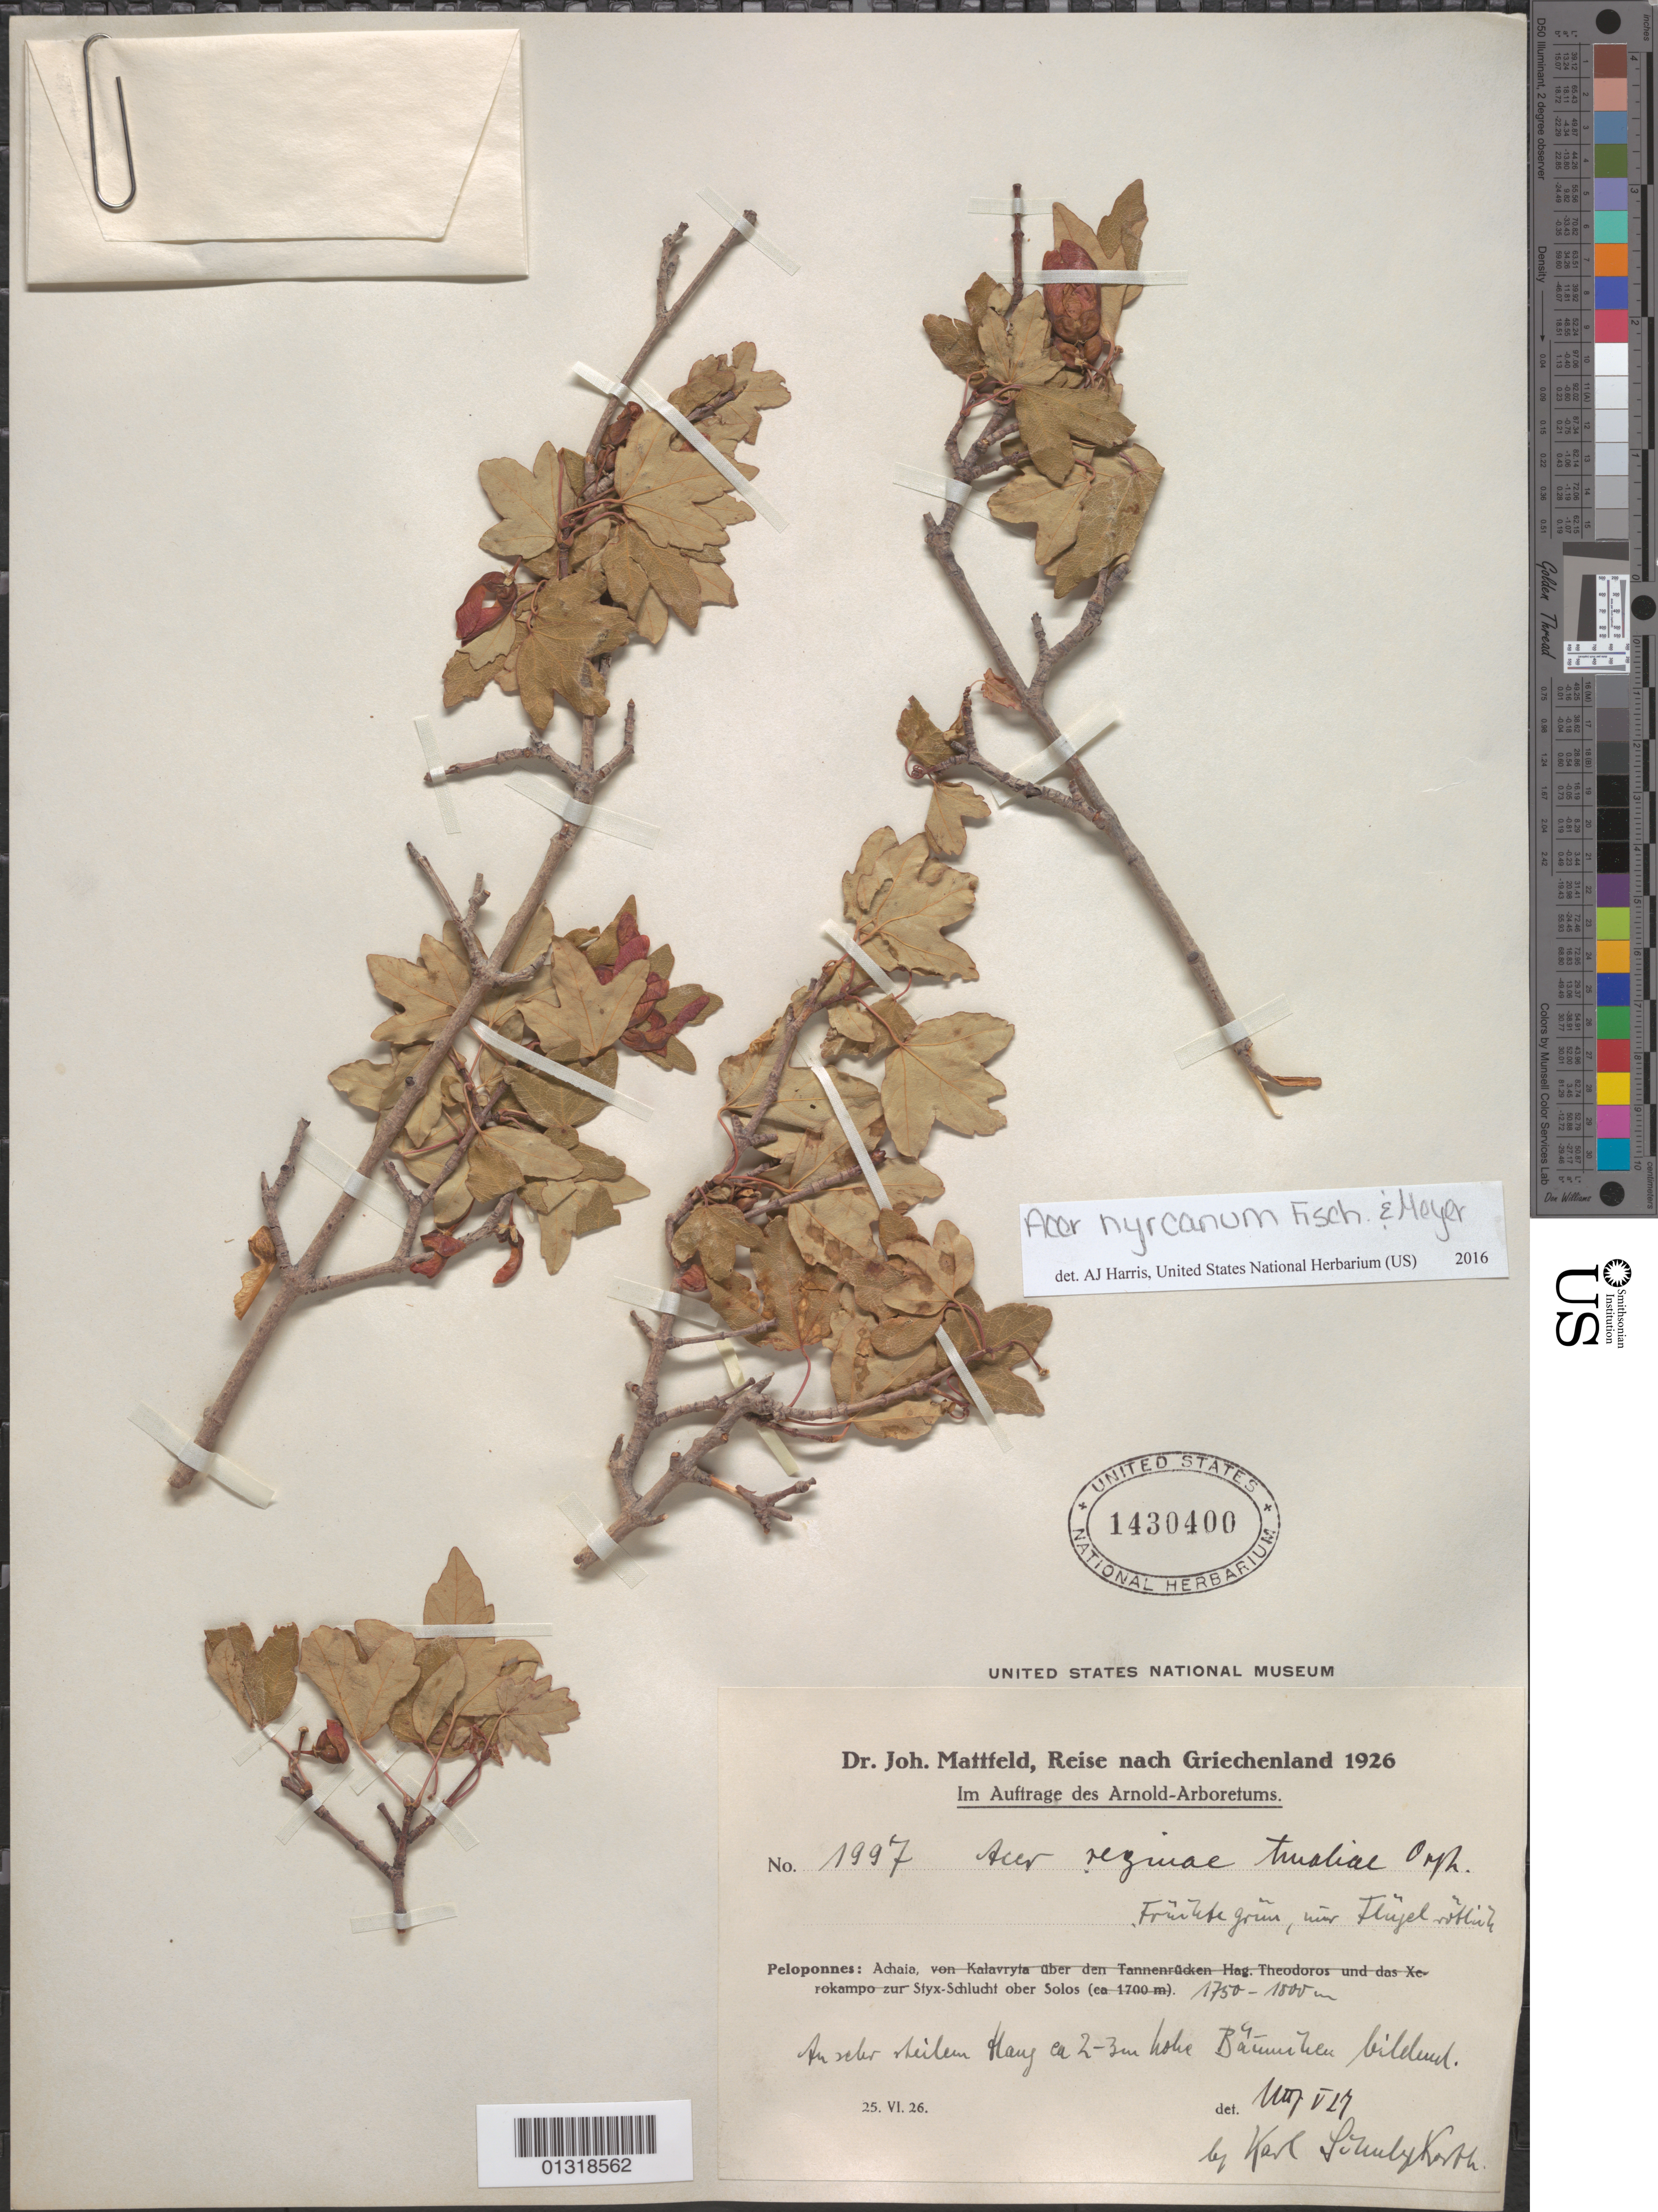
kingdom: Plantae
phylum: Tracheophyta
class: Magnoliopsida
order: Sapindales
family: Sapindaceae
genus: Acer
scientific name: Acer hyrcanum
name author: Fisch. & C.A. Mey.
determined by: Harris, A. J.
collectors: J. Mattfeld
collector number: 1997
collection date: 1926-06-25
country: Greece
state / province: Peloponnese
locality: Peloponnes: Achaia, Styx-Schlucht ober Solos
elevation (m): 1750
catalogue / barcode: US 1430400